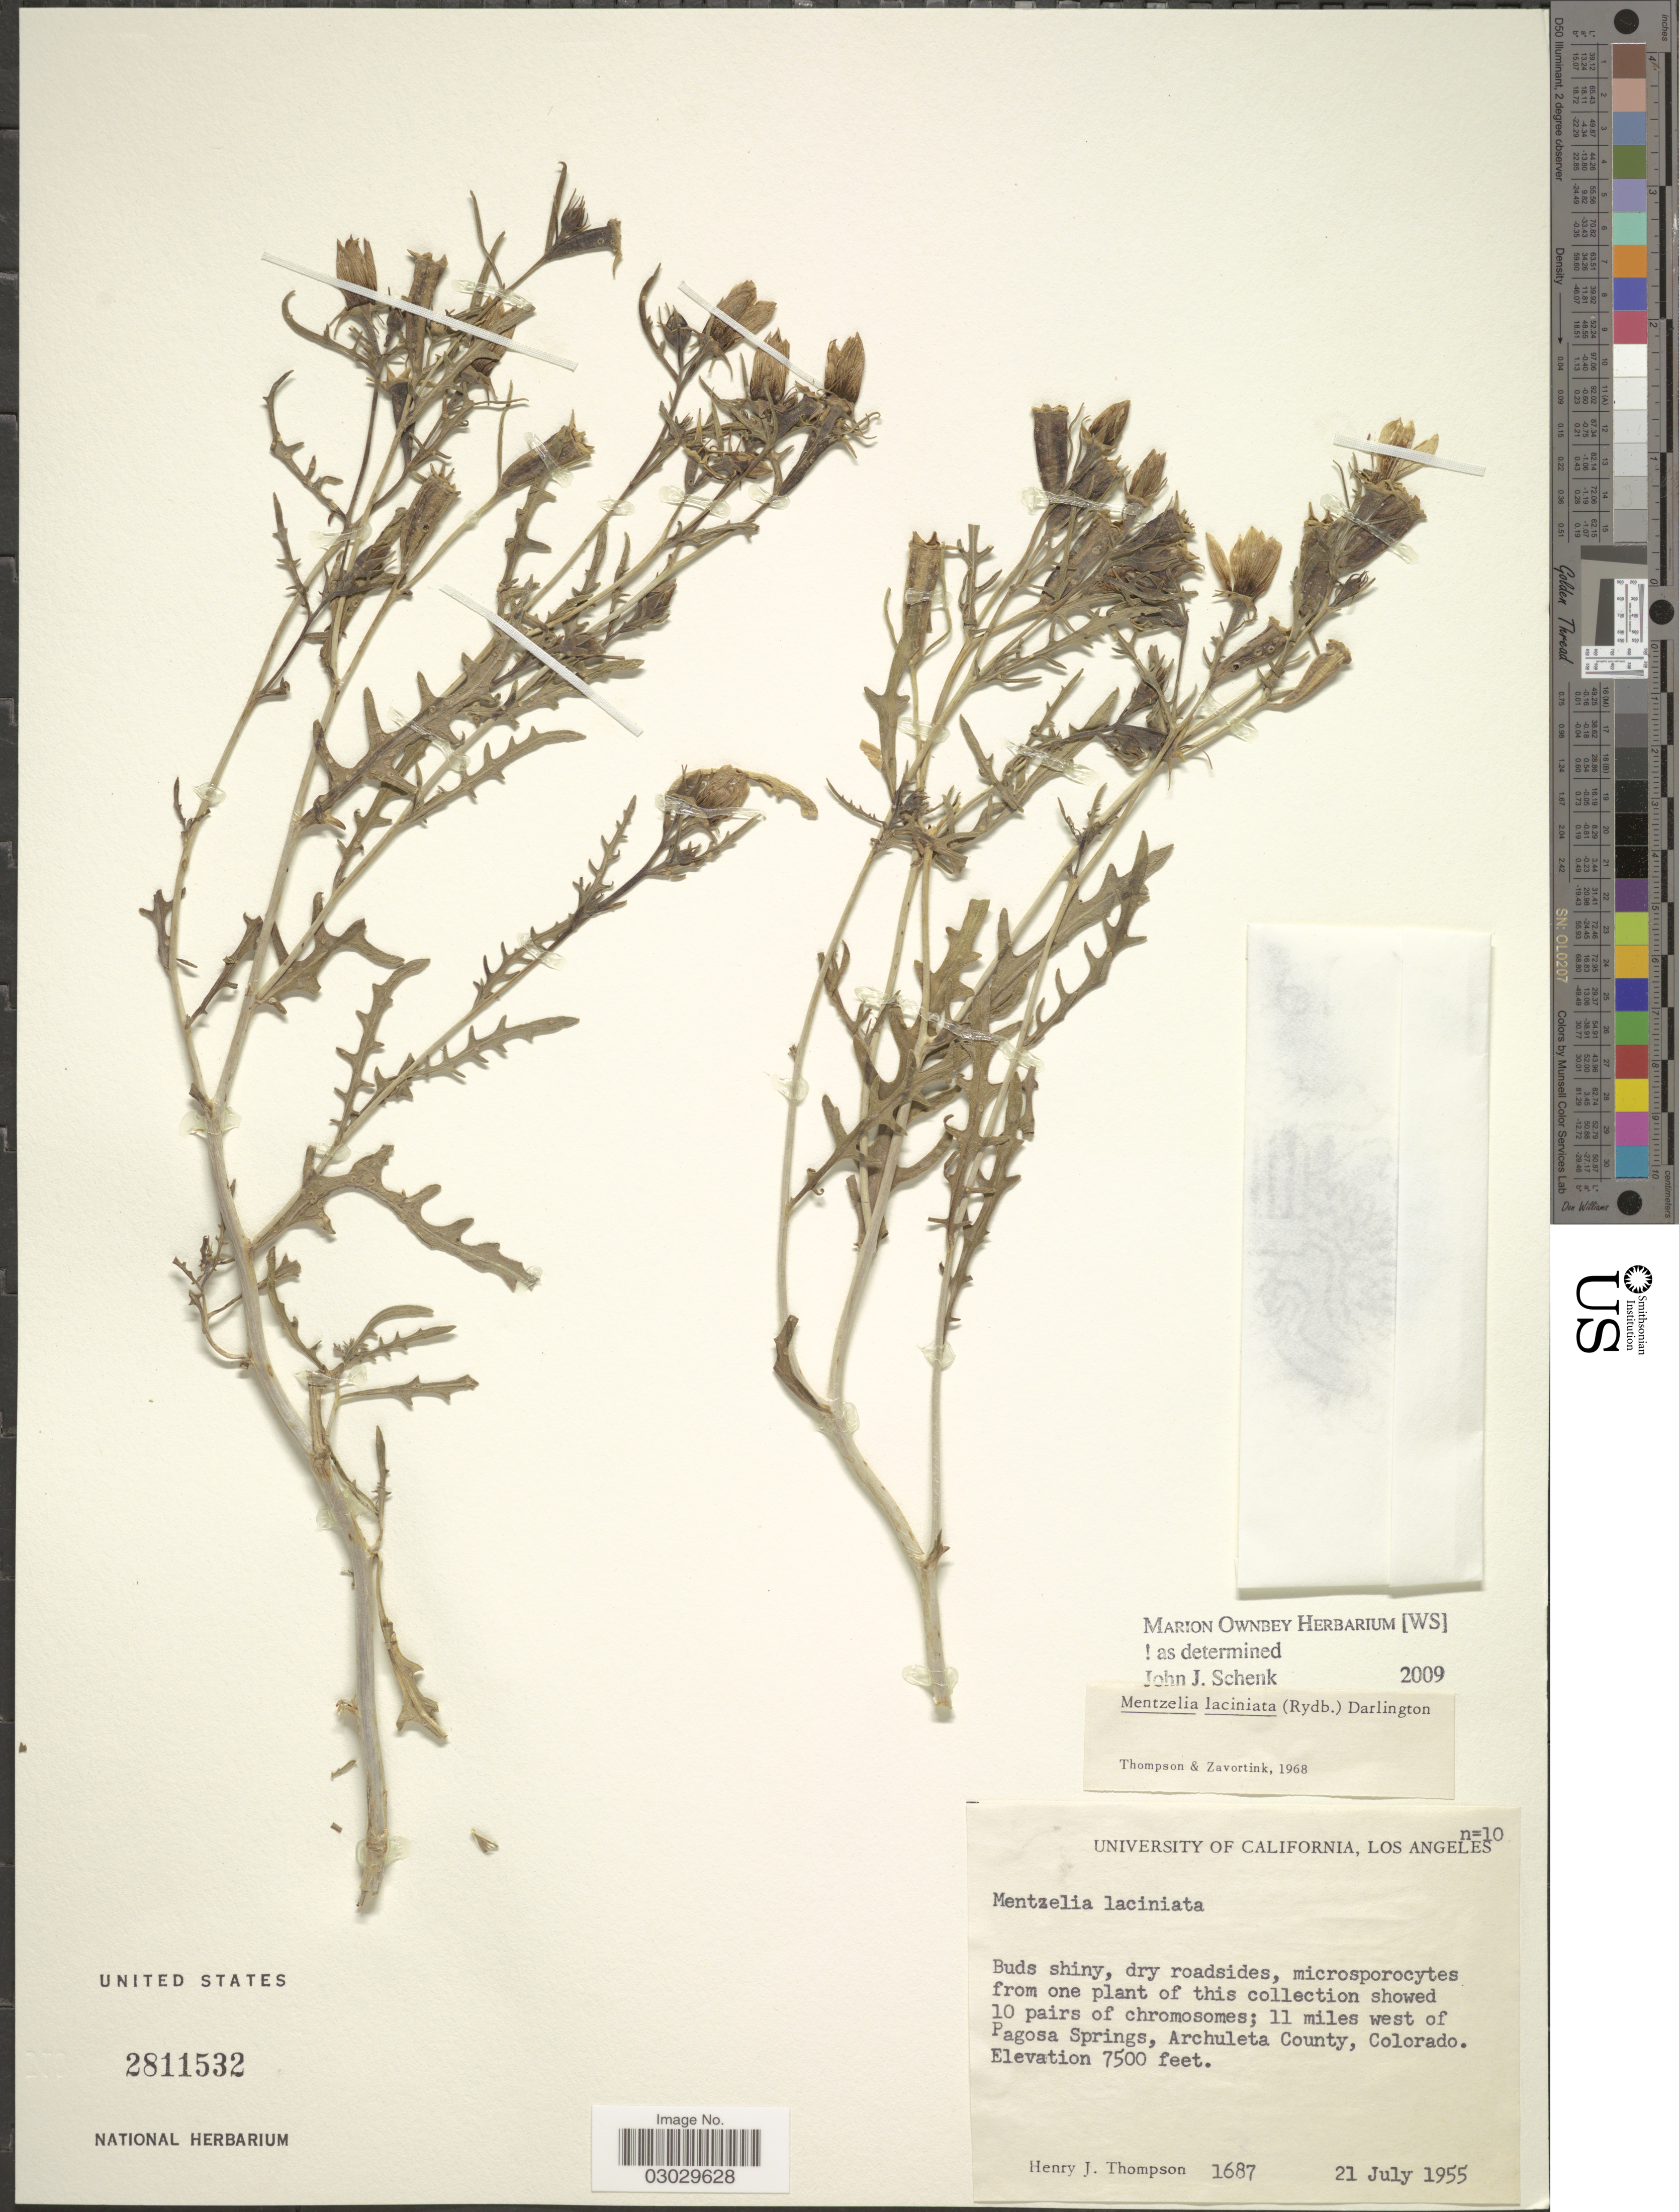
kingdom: Plantae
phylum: Tracheophyta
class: Magnoliopsida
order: Cornales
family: Loasaceae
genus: Mentzelia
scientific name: Mentzelia laciniata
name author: (Rydb.) J. Darl.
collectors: H. J. Thompson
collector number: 1687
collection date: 1955-07-21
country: United States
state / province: Colorado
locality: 11 miles west of Pagosa Springs, Archuleta County.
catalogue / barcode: US 2811532